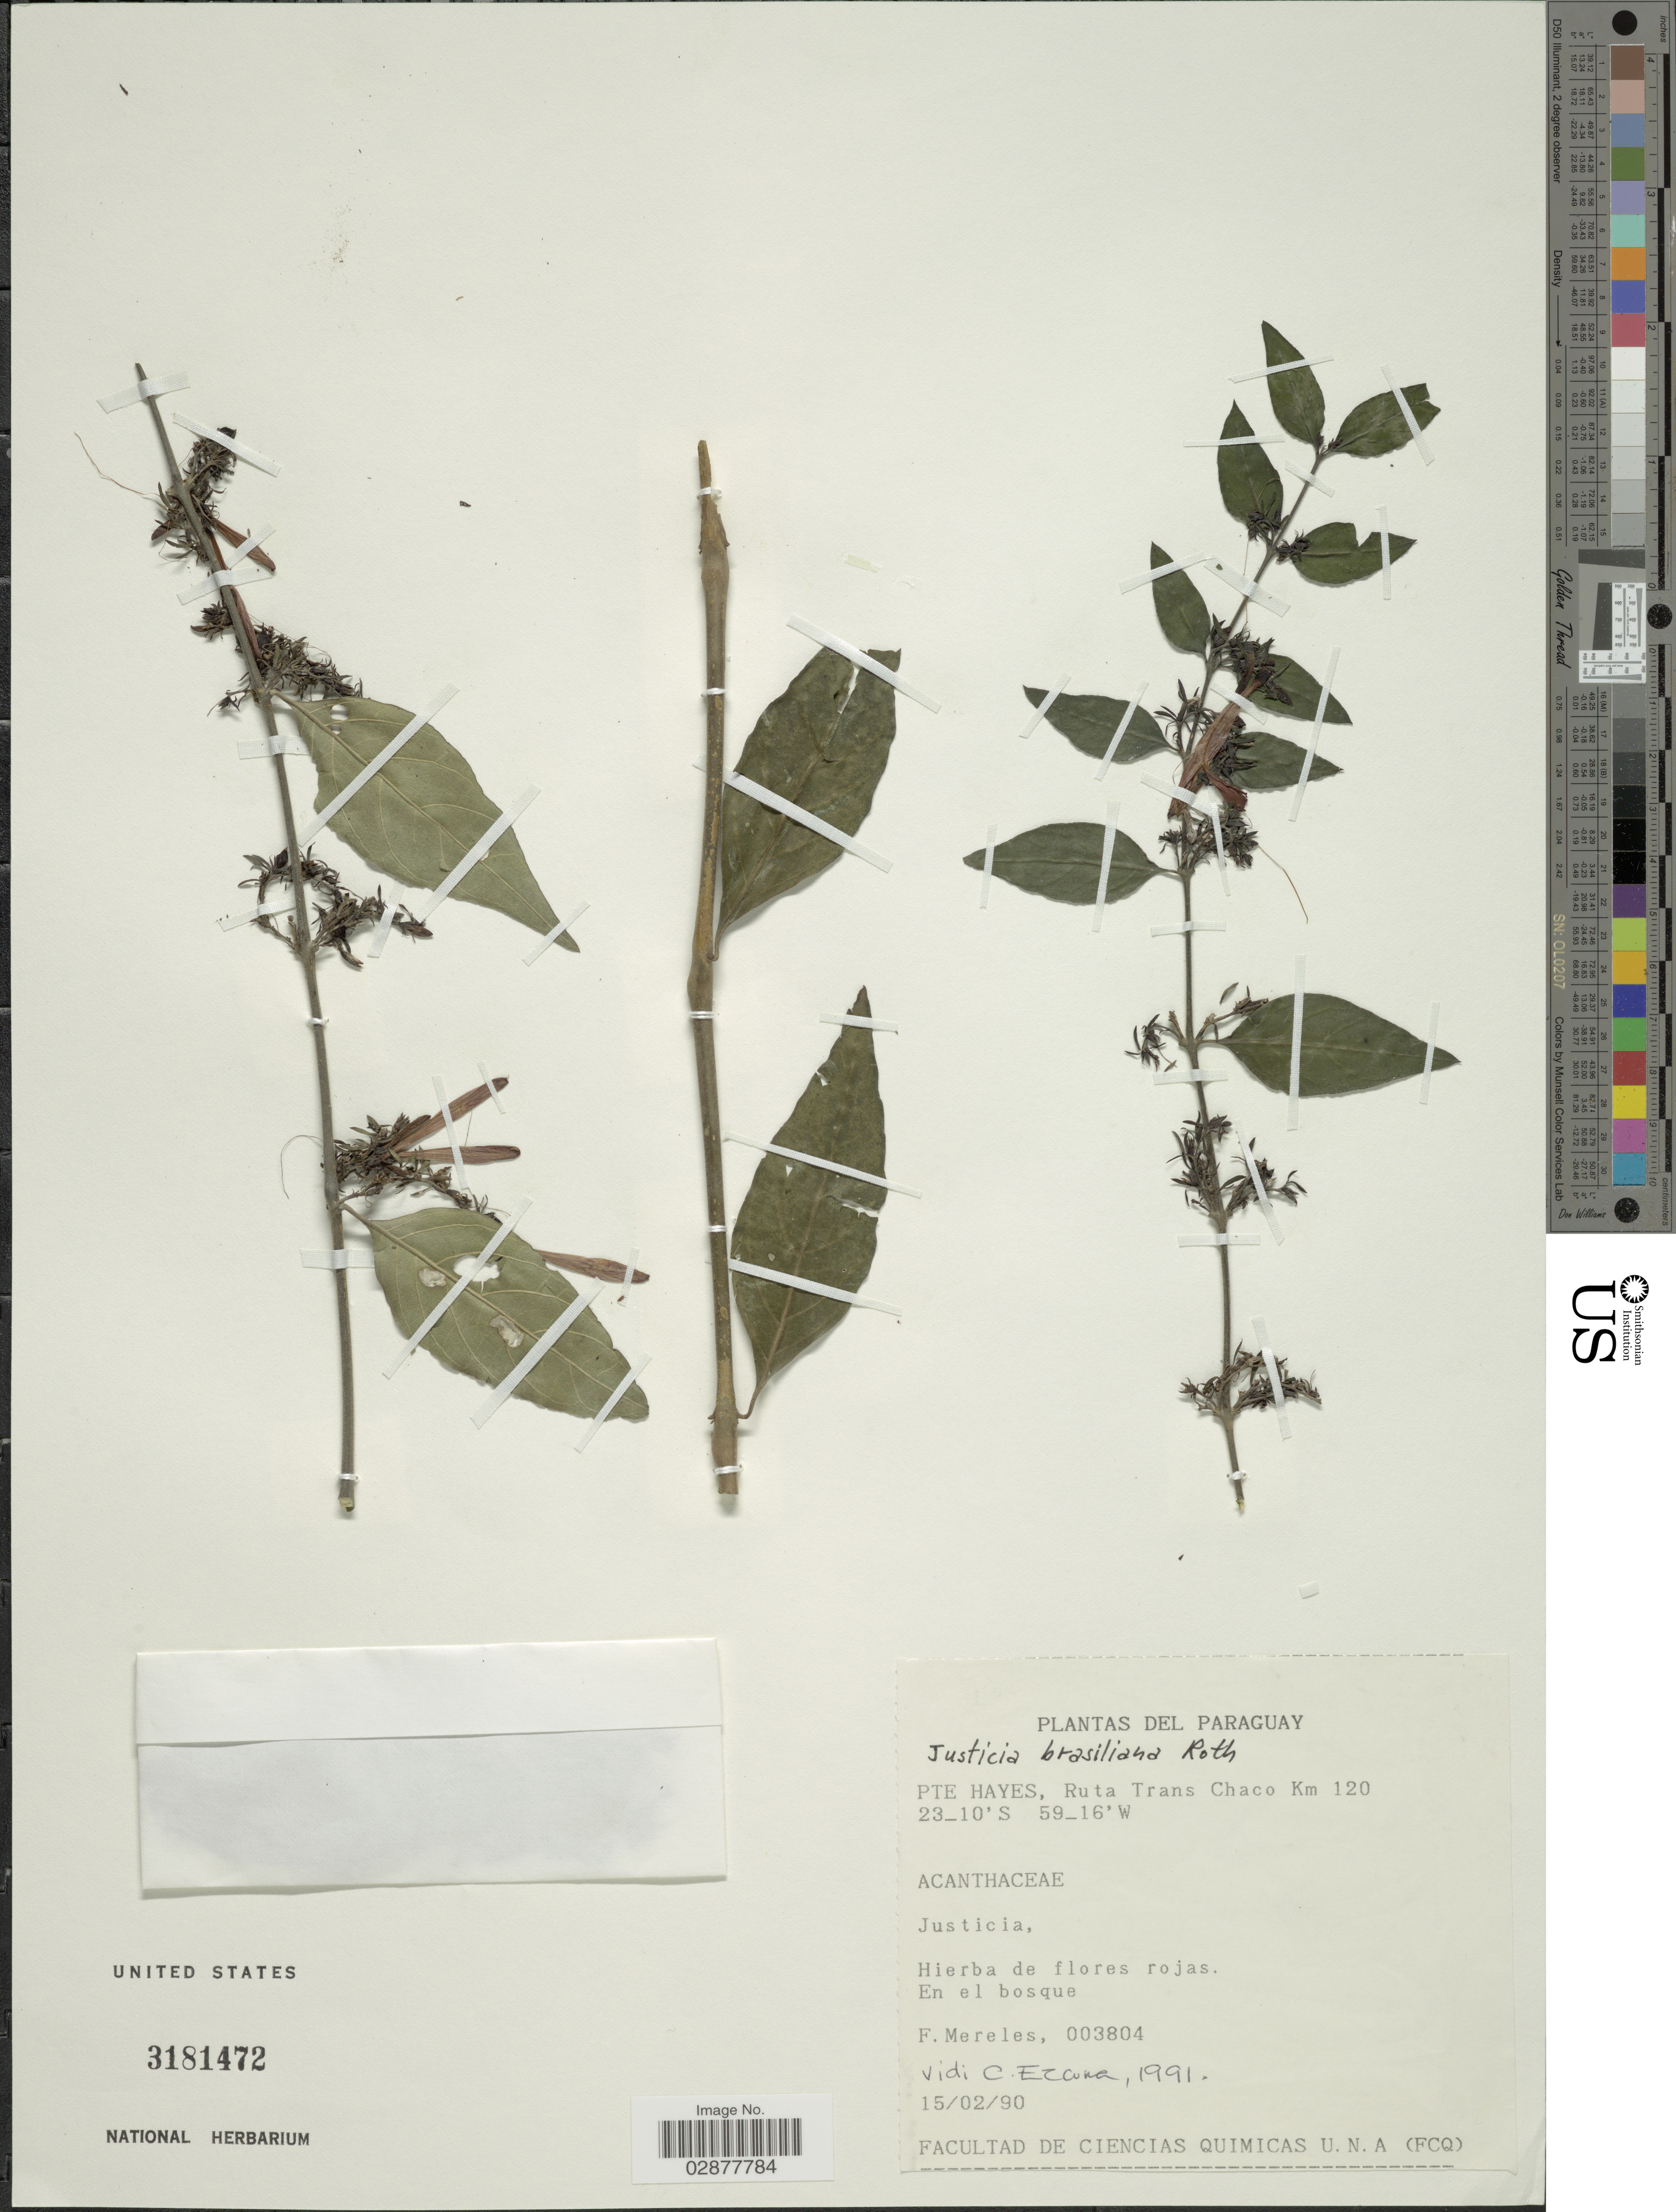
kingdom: Plantae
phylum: Tracheophyta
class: Magnoliopsida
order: Lamiales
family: Acanthaceae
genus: Justicia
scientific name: Justicia brasiliana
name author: Roth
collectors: F. Mereles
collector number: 003804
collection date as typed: Transcribed d/m/y: 15/2/90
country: Paraguay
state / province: Presidente Hayes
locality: Pte Hayes, Ruta Trans Chaco Km 120.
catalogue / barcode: US 3181472